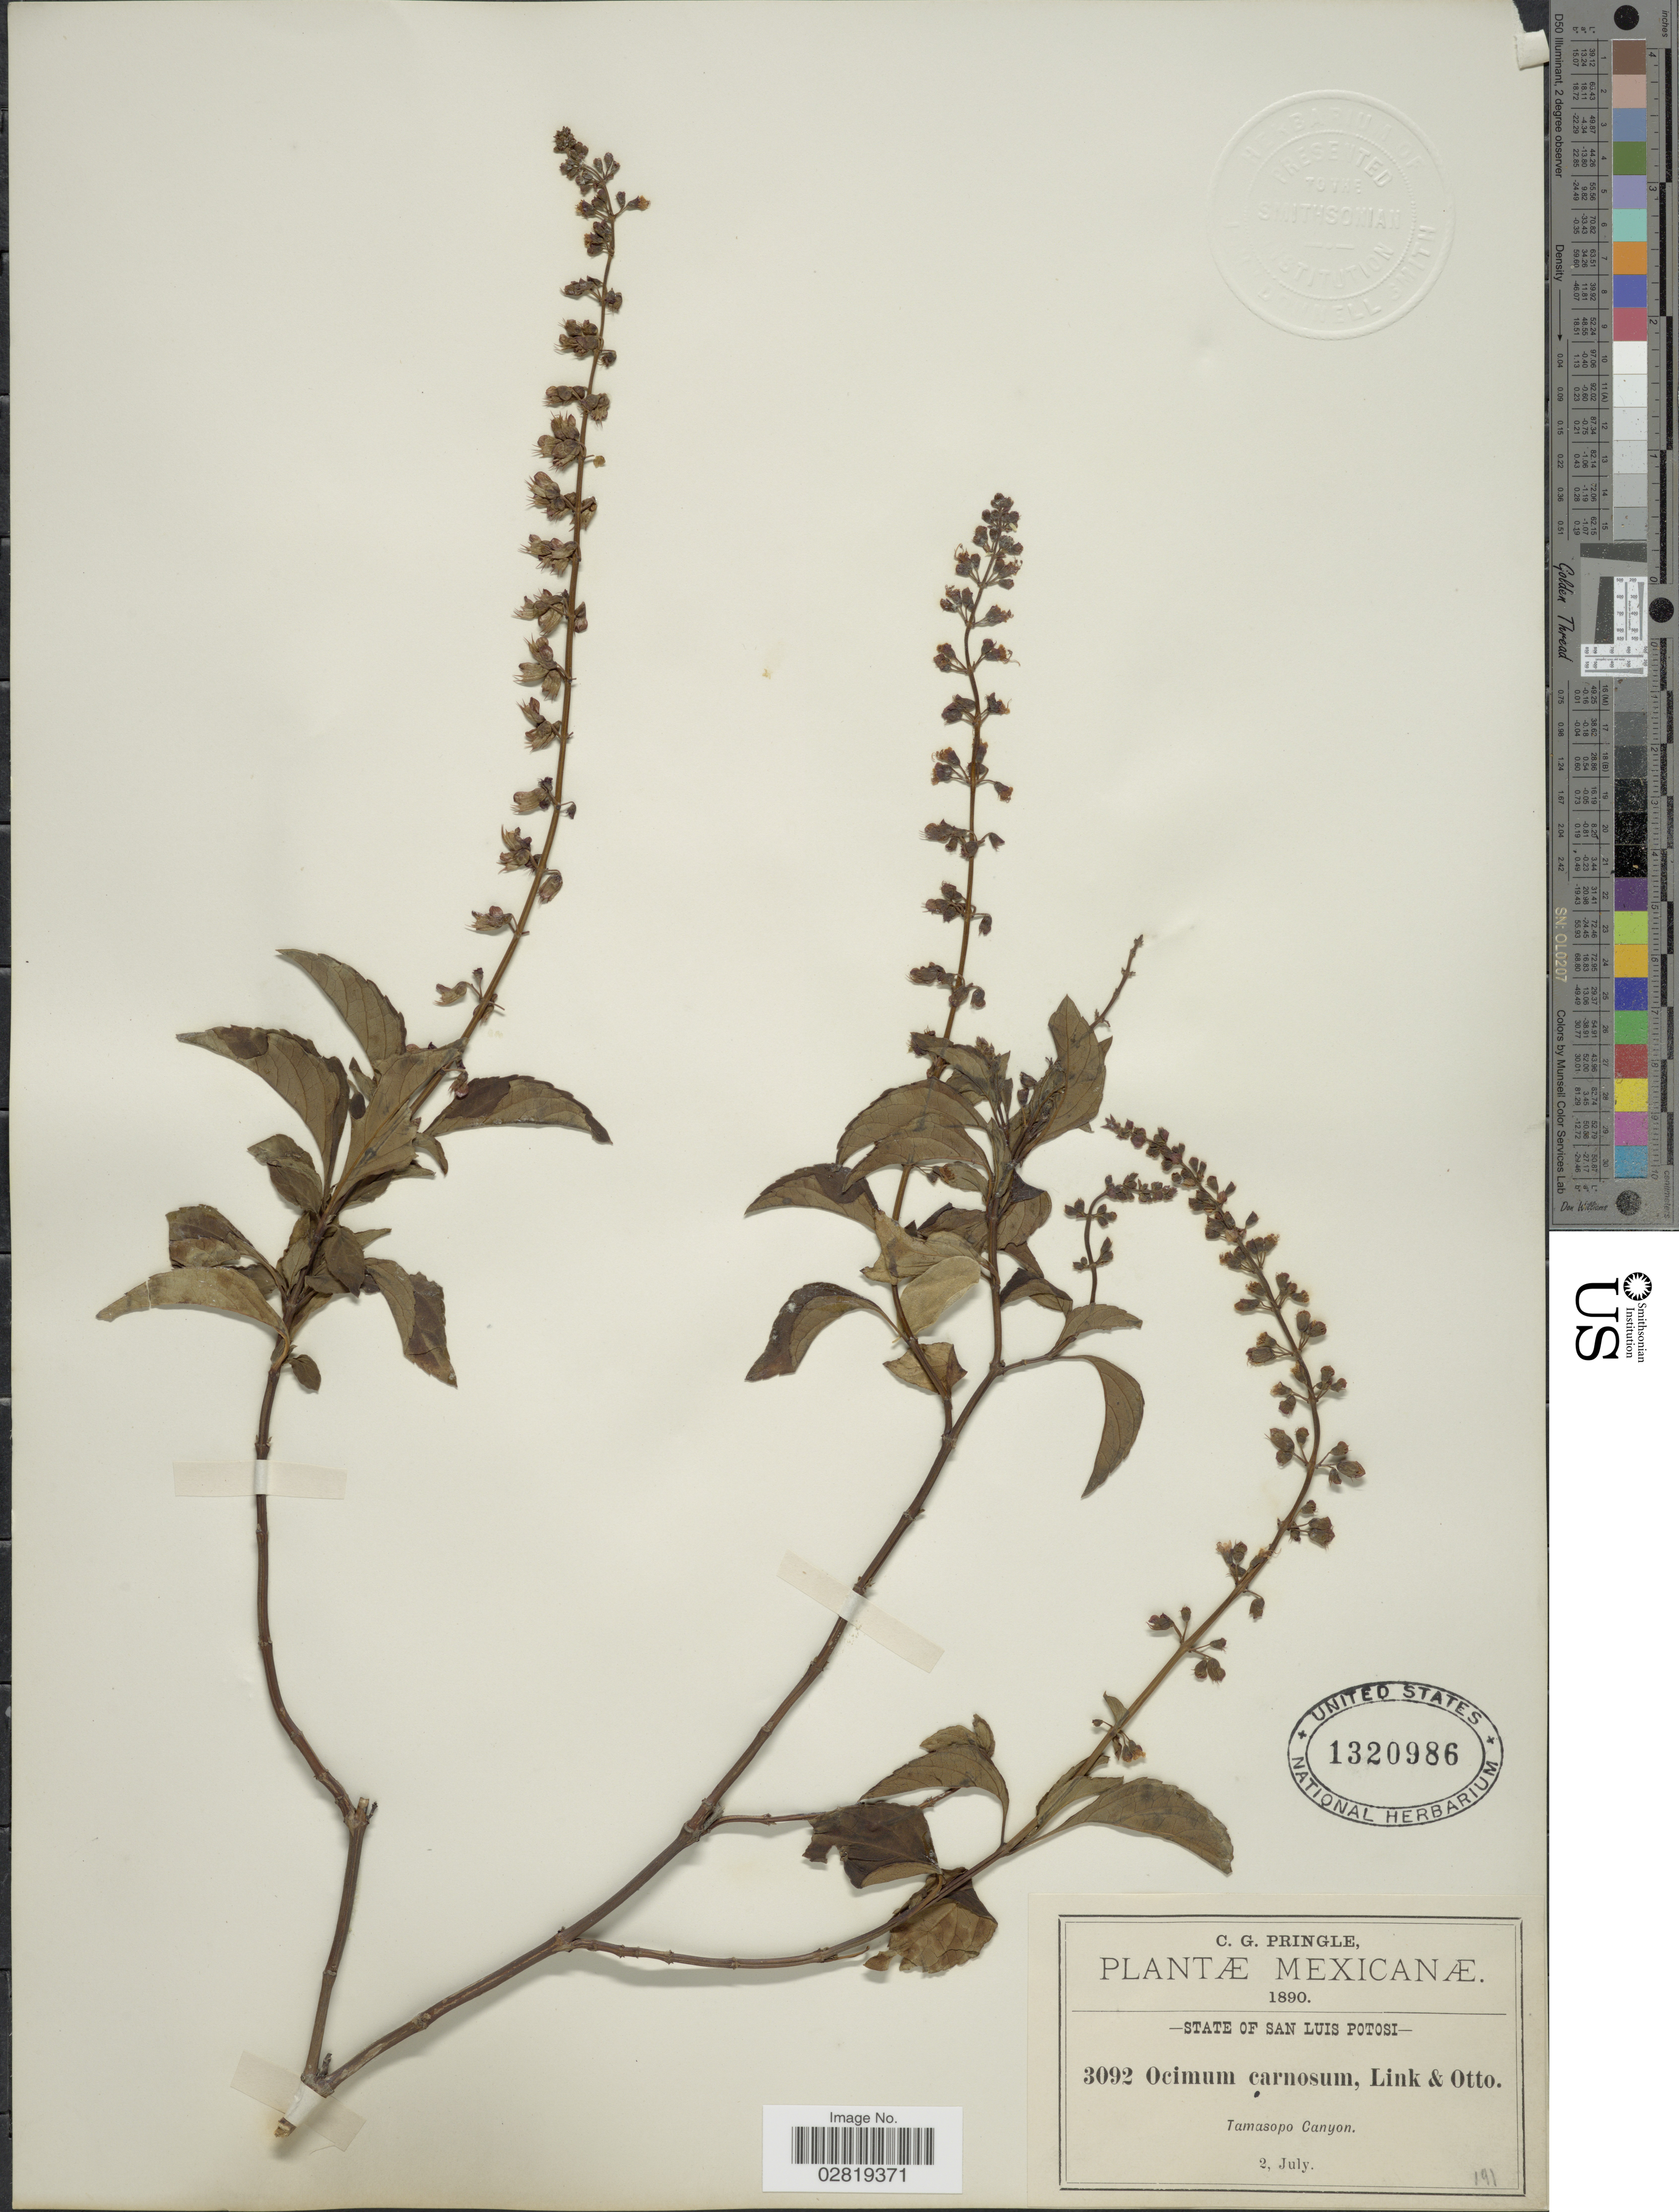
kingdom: Plantae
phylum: Tracheophyta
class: Magnoliopsida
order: Lamiales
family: Lamiaceae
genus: Ocimum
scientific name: Ocimum selloi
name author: Benth.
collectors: C. G. Pringle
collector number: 3092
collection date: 1890-07-02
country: Mexico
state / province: San Luis Potosí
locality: Tamasopo Canyon.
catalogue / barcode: US 1320986